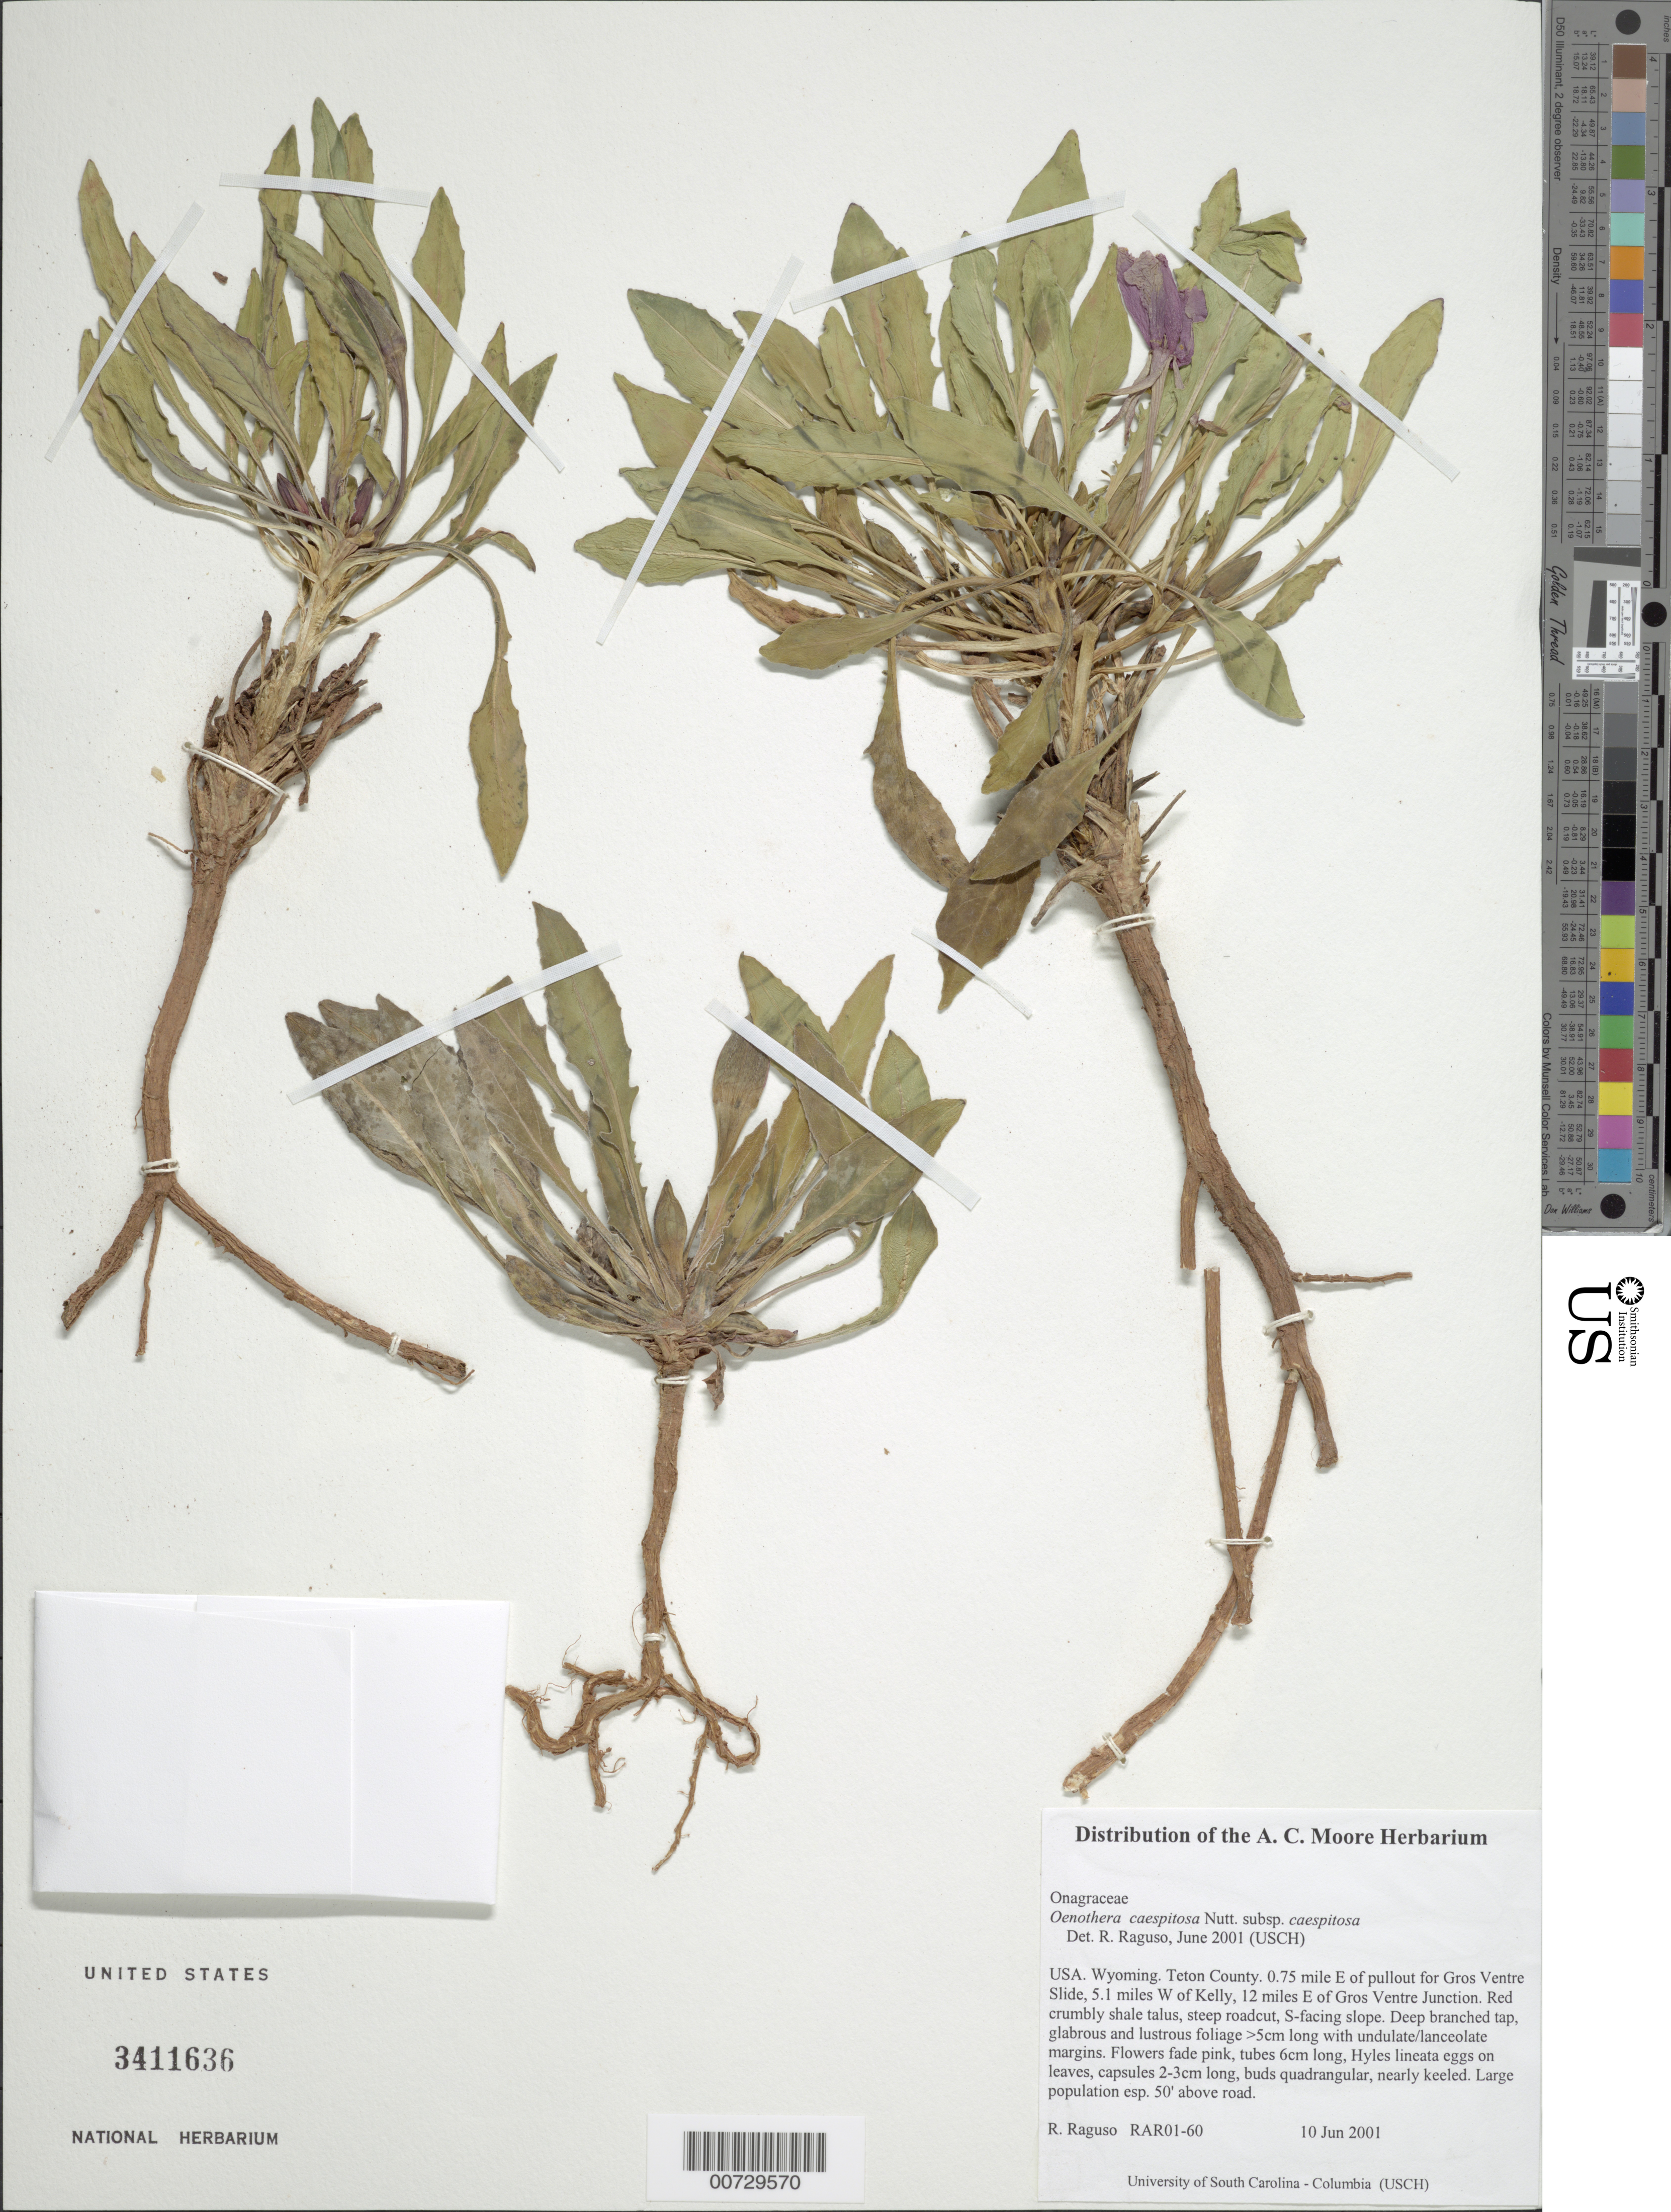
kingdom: Plantae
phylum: Tracheophyta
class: Magnoliopsida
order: Myrtales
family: Onagraceae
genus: Oenothera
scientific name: Oenothera cespitosa subsp. cespitosa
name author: Nutt.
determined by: Raguso, Robert A.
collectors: R. Raguso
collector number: RAR01-60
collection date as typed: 10 Jun 2001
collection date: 2001-06-10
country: United States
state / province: Wyoming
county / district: Teton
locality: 0.75 mile E of pullout for Gros Ventre Slide, 5.1 miles W of Kelly, 12 miles E of Gros Ventre Junction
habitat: Red crumbly shale talus, steep roadcut, S-facing slope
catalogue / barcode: US 3411636